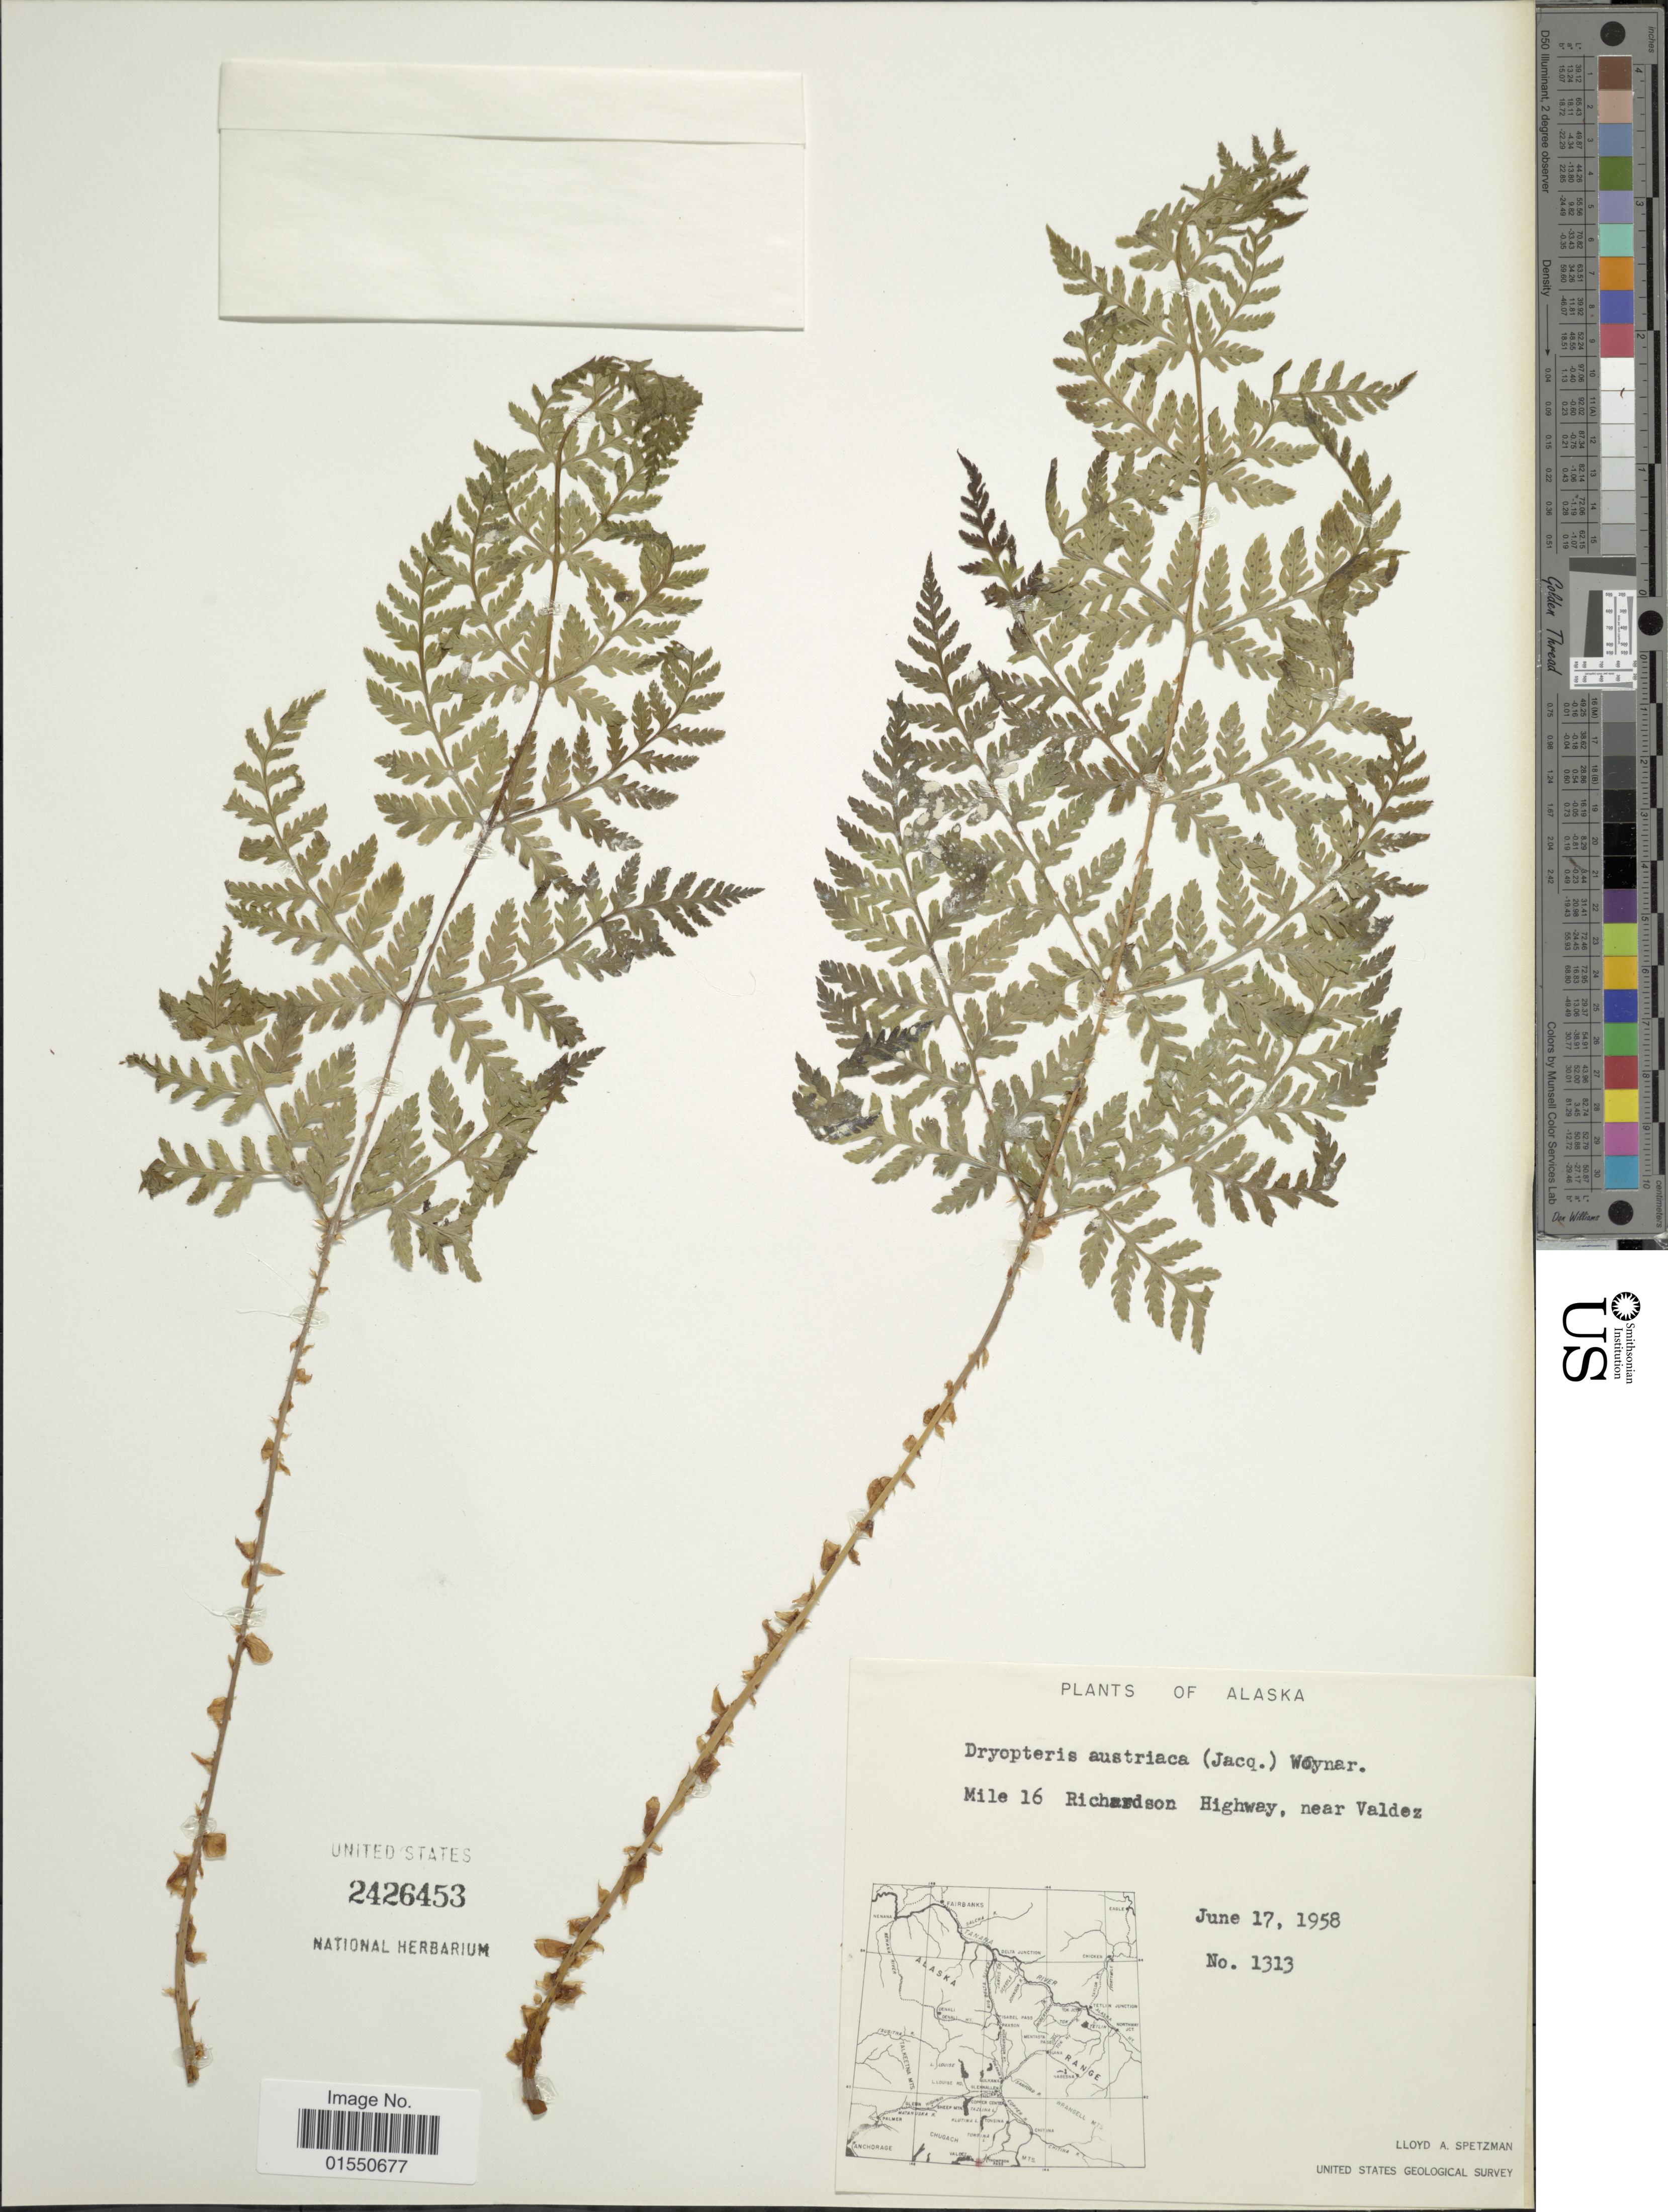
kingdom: Plantae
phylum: Tracheophyta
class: Polypodiopsida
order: Polypodiales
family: Dryopteridaceae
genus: Dryopteris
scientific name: Dryopteris expansa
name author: (C. Presl) Fraser-Jenk. & Jermy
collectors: L. Spetzman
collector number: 1313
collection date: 1958-06-17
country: United States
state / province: Alaska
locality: Mile 16 Richardson Highway, near Valdez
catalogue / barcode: US 2426453